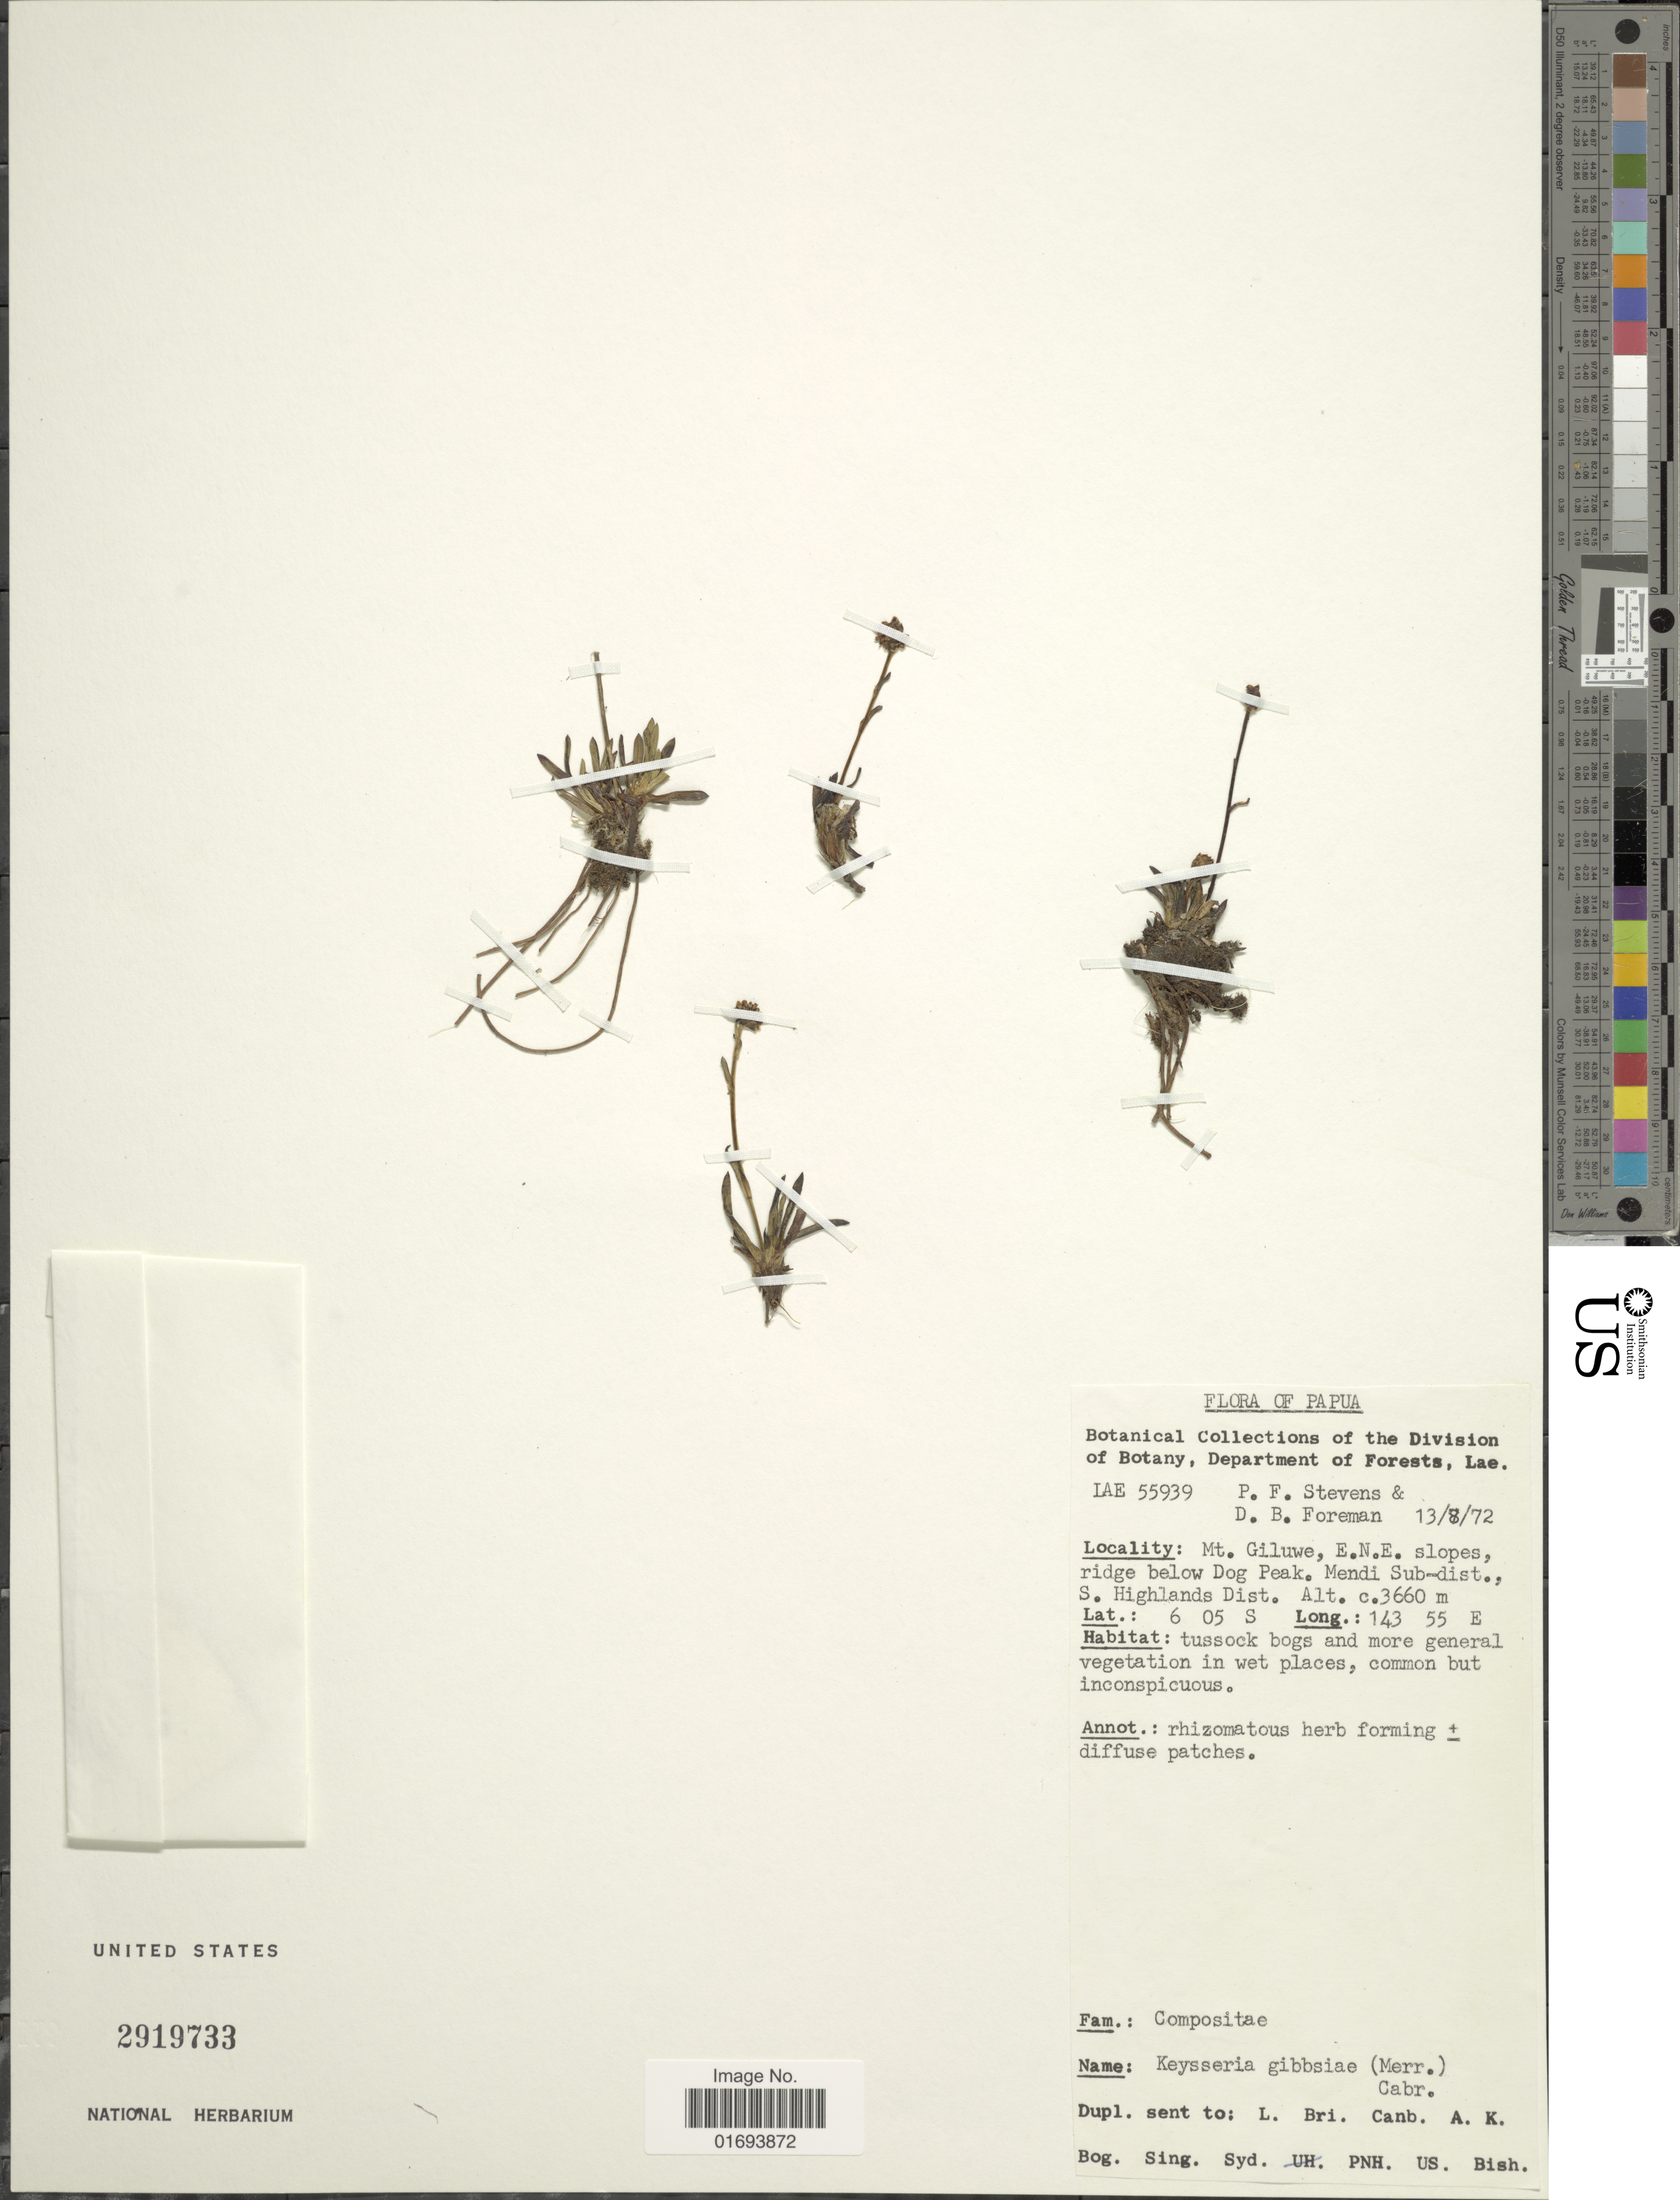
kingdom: Plantae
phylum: Tracheophyta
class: Magnoliopsida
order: Asterales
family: Asteraceae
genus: Keysseria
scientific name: Keysseria gibbsiae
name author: (Merr.) Cabrera ex Steen.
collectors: P. F. Stevens & D. Foreman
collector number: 55939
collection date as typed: Transcribed d/m/y: 13/8/72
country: Papua New Guinea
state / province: Southern Highlands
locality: Papua. Mt. Giluwe, E.N.E. slopes, ridge below Dog Peak. Mendi Sub-Dist.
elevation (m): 3660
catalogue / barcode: US 2919733